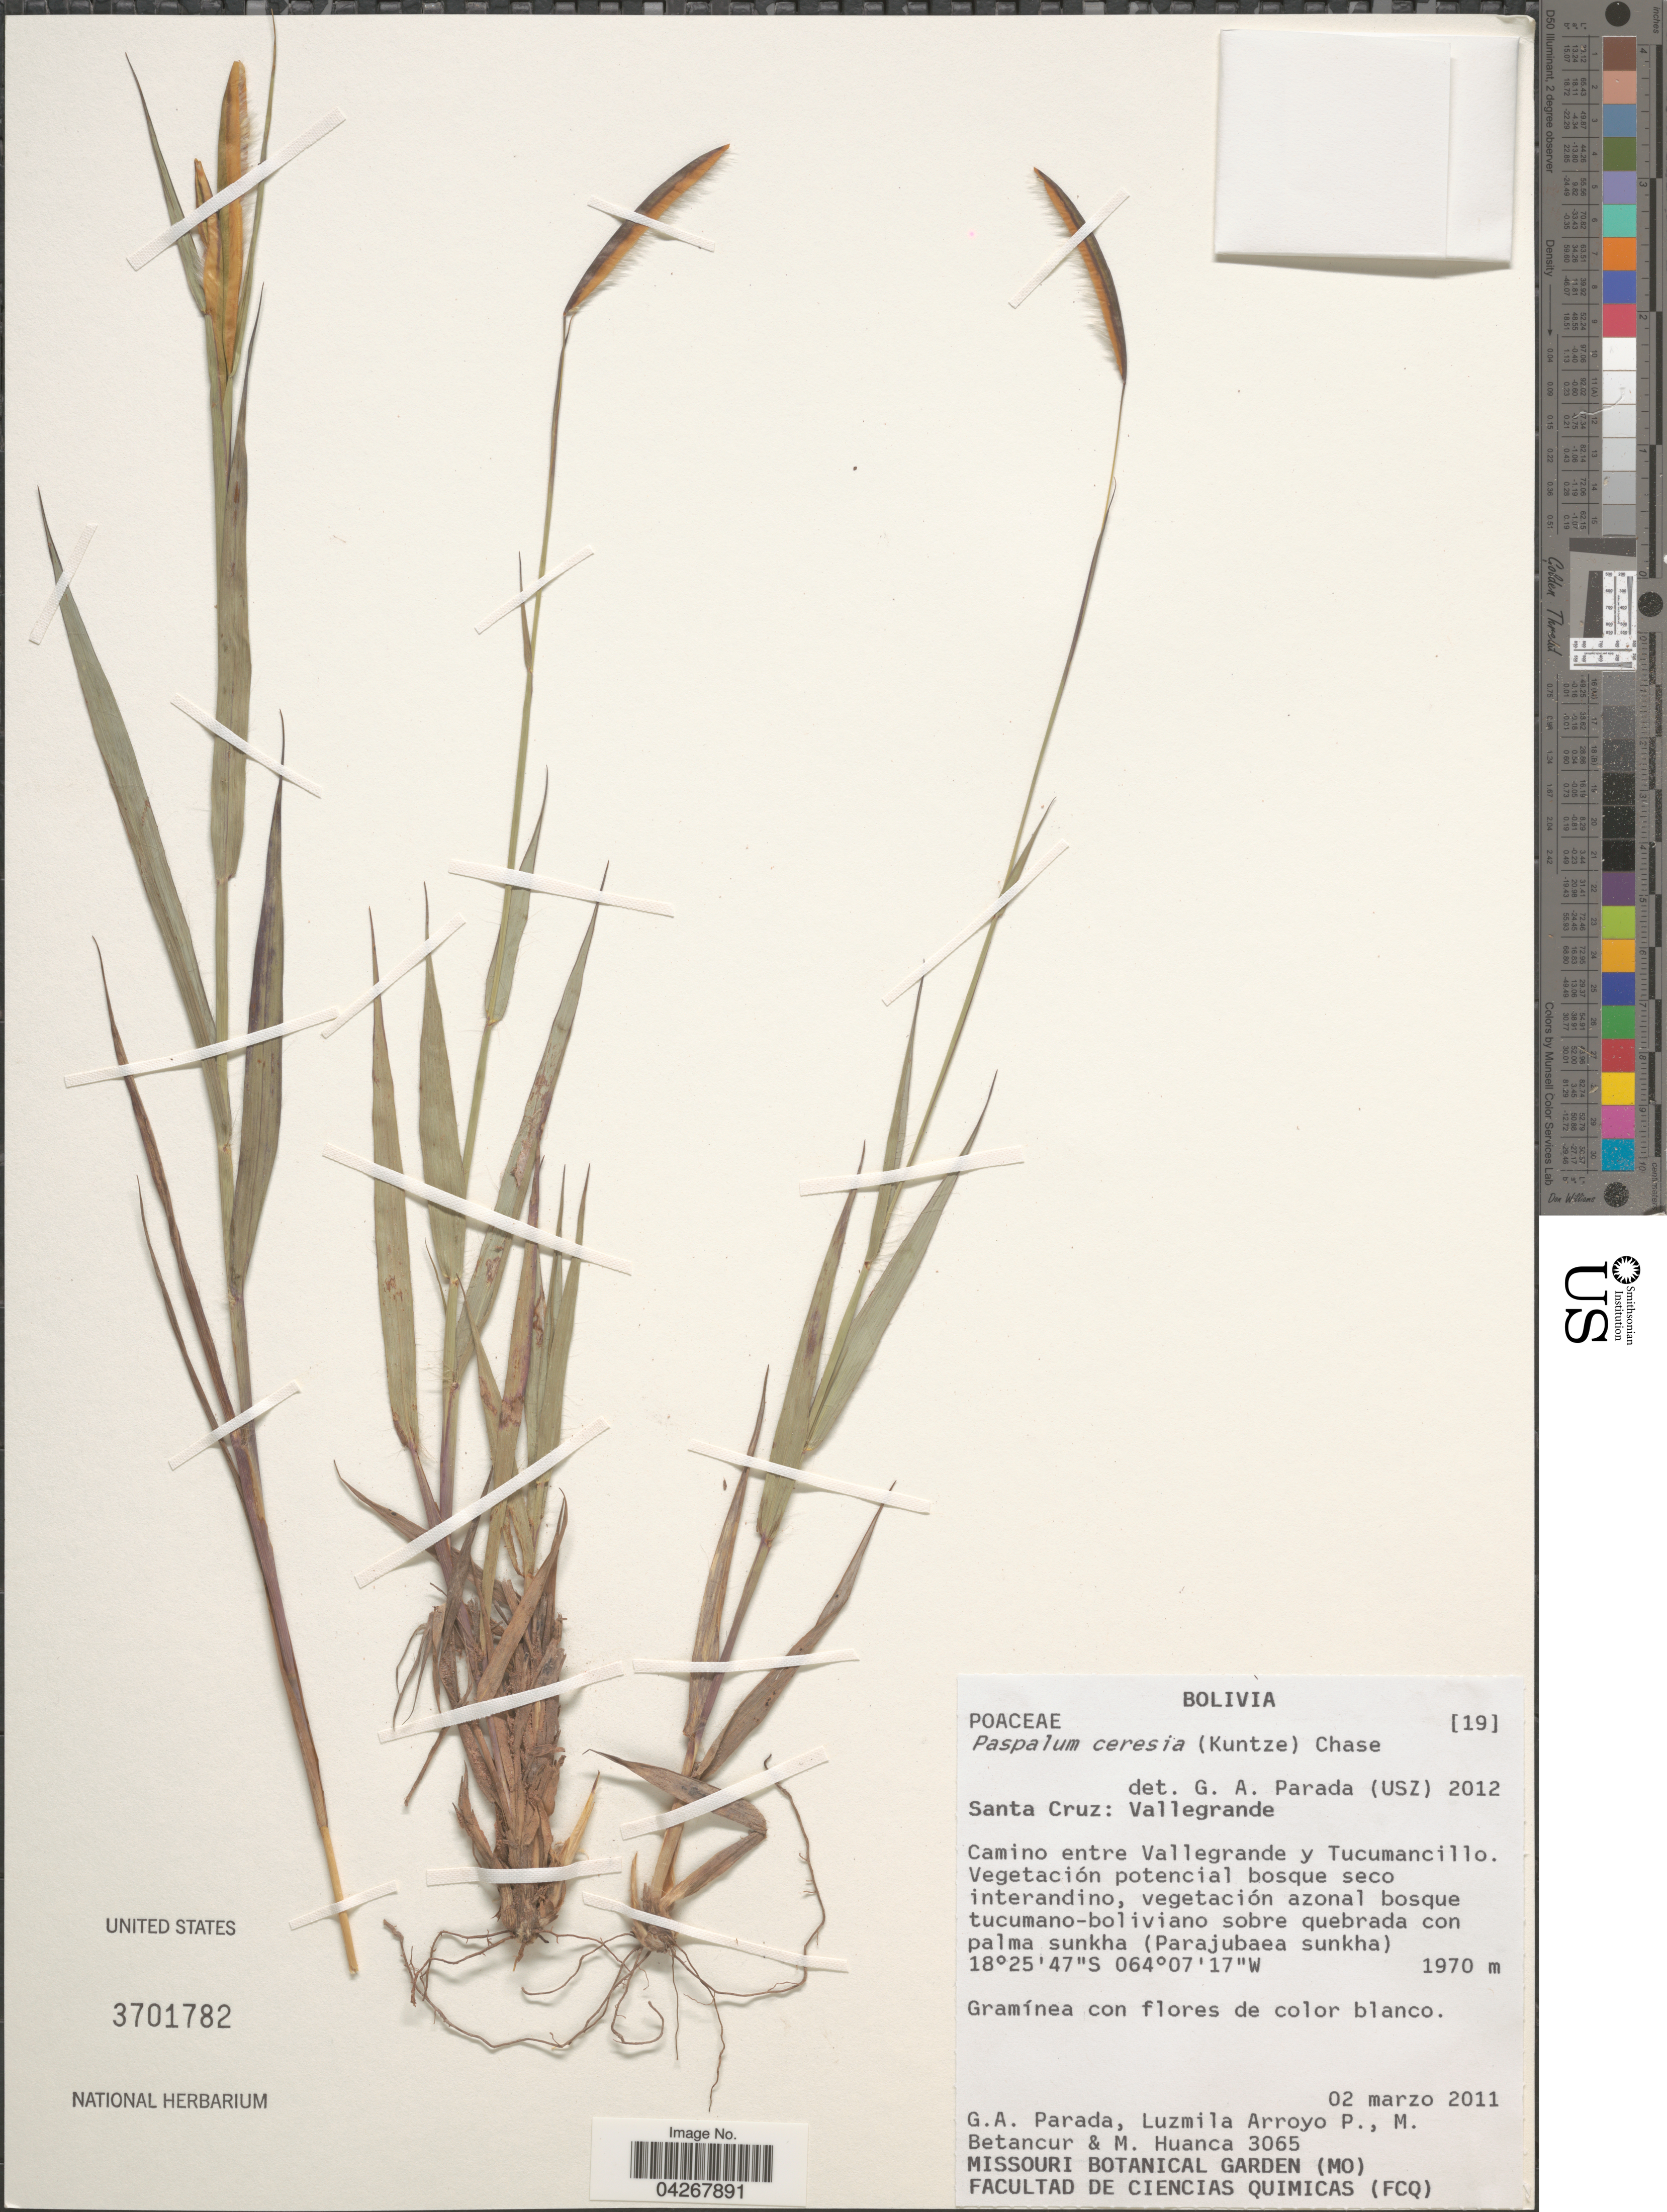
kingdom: Plantae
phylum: Tracheophyta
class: Liliopsida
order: Poales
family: Poaceae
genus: Paspalum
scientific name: Paspalum ceresia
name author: (Kuntze) Chase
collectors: G. Parada, L. Arroyo P., Betancur, M. & M. Huanca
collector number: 3065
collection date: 2011-03-02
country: Bolivia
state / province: Santa Cruz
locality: Santa Cruz: Vallegrande. Camino entre Vallegrande y Tucumancillo.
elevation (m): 1970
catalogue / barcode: US 3701782